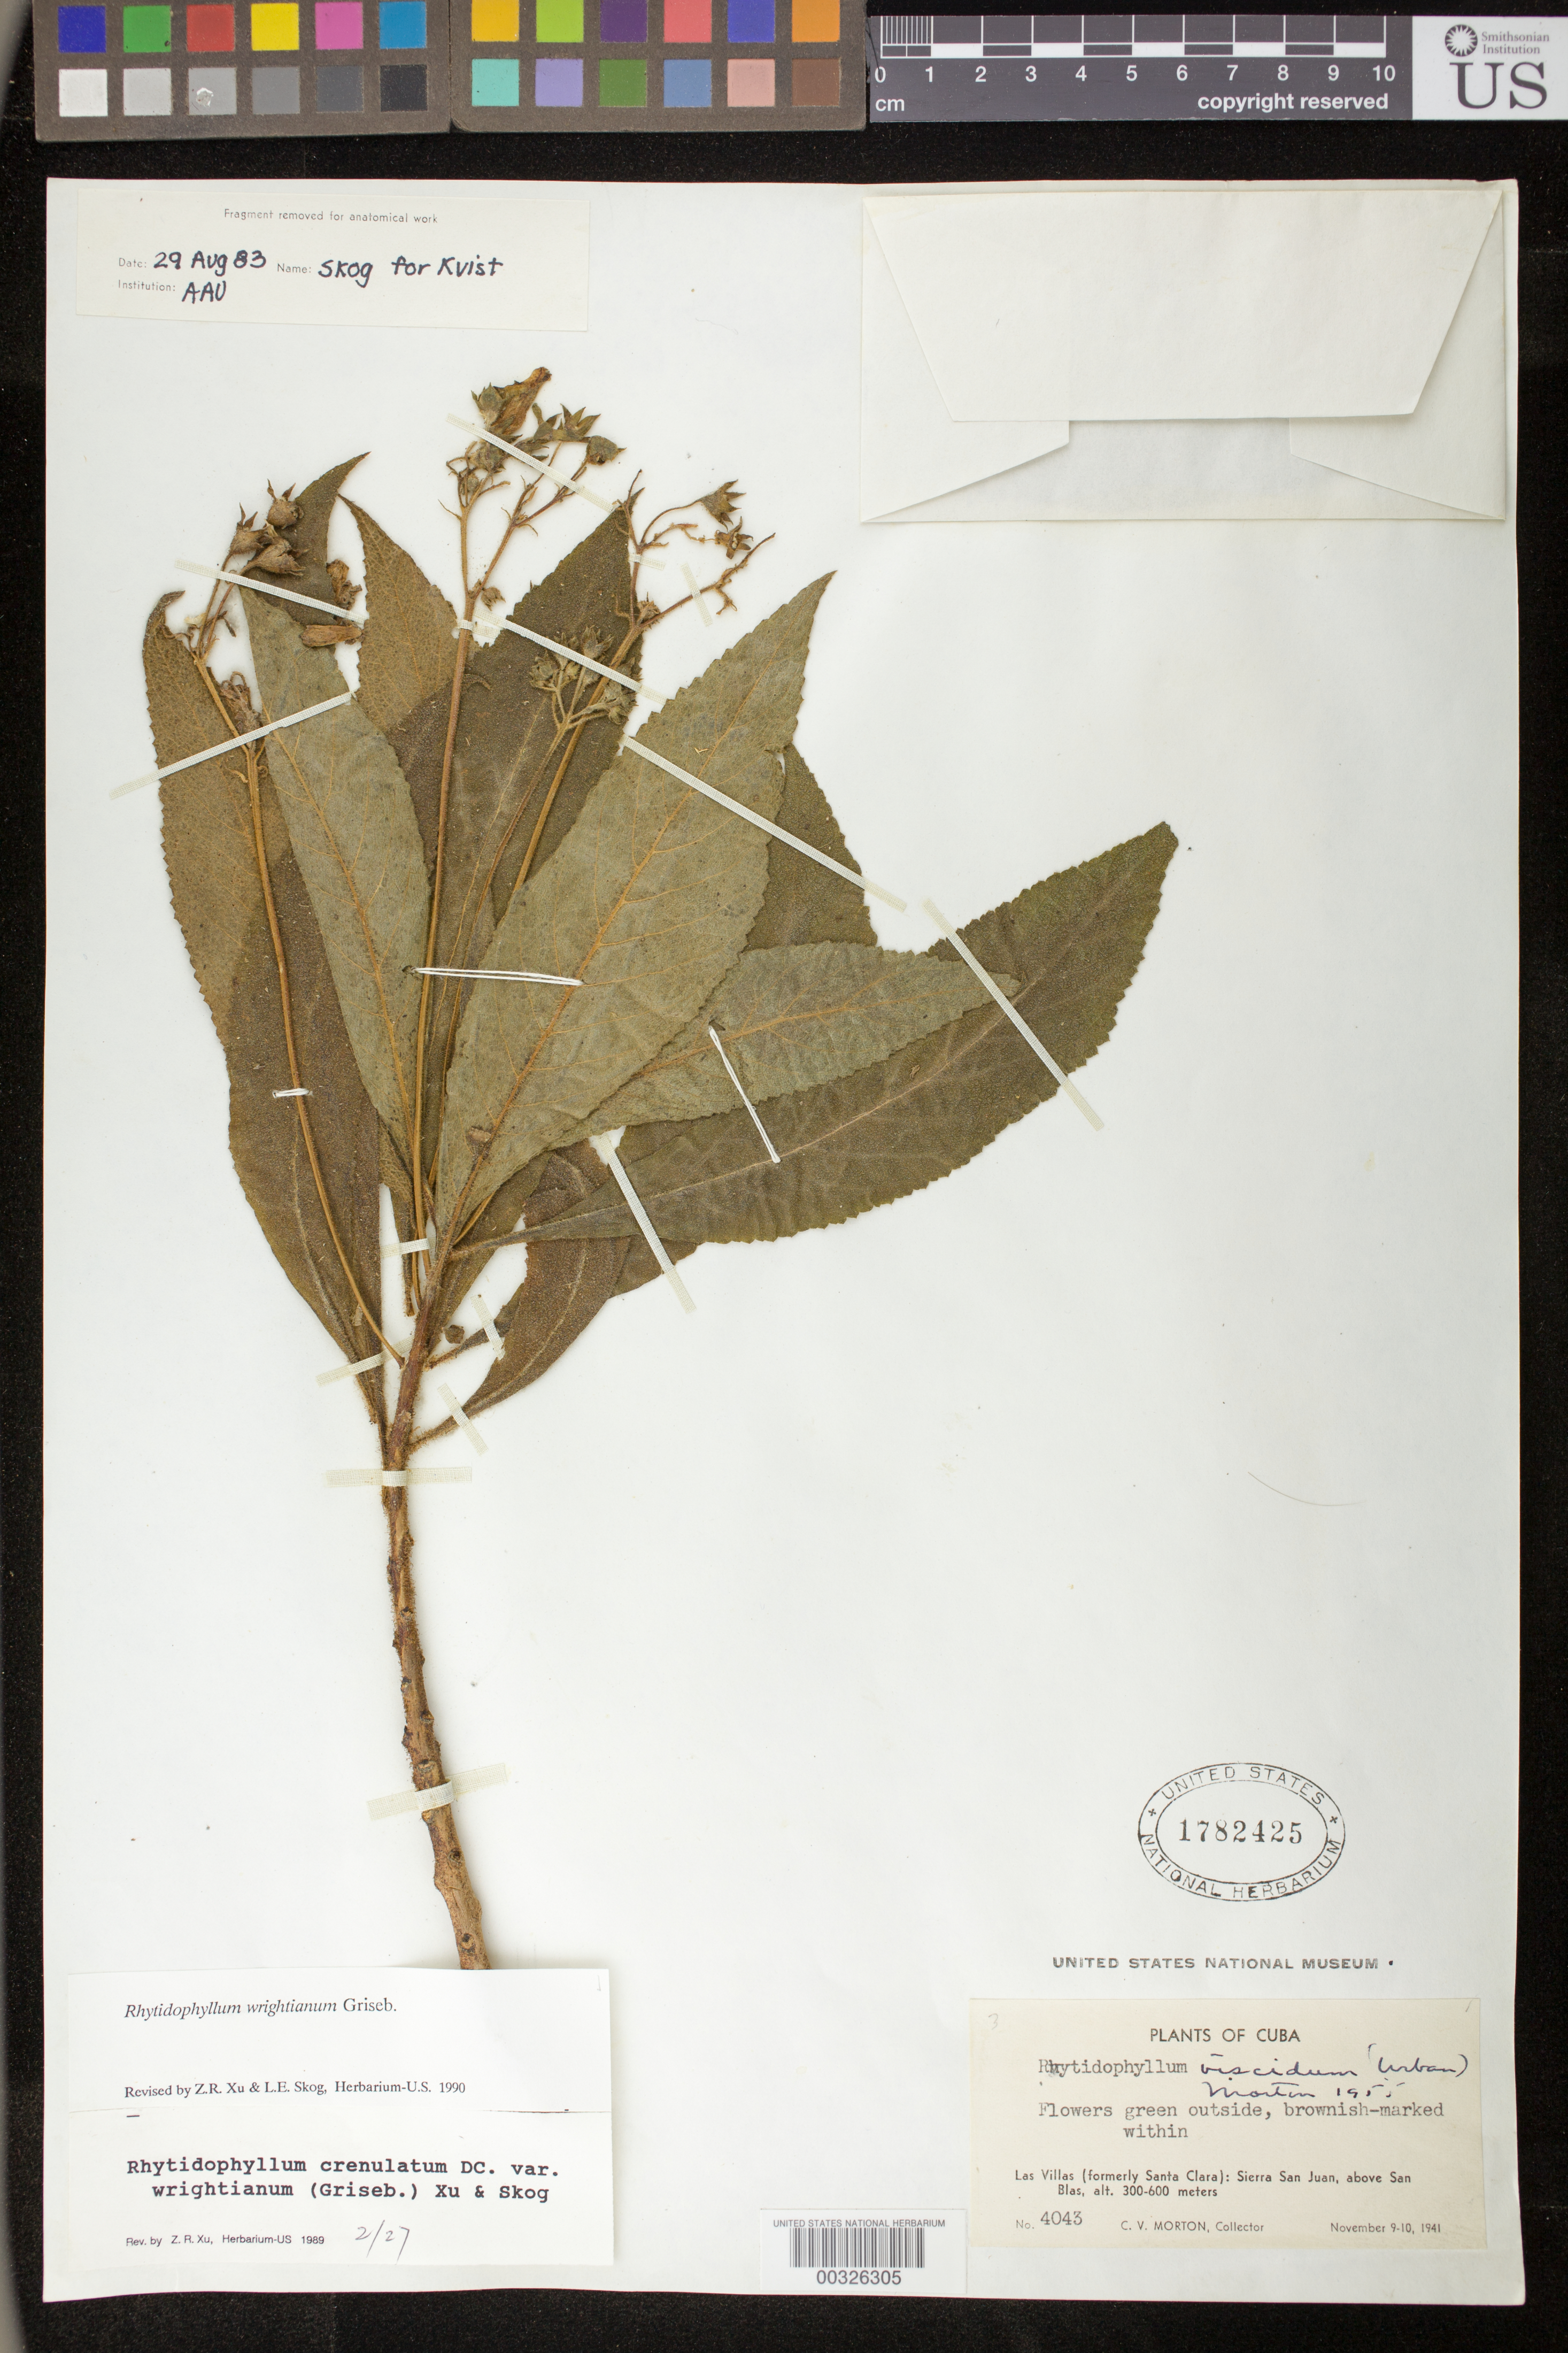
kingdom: Plantae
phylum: Tracheophyta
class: Magnoliopsida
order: Lamiales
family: Gesneriaceae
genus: Rhytidophyllum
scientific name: Rhytidophyllum wrightianum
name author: Griseb.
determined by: Skog, Laurence E.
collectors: C. V. Morton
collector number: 4043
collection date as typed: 9-10 Nov 1941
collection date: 1941-11-09/1941-11-10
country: Cuba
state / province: Las Villas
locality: Sierra San Juan, above San Blas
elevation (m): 300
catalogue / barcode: US 1782425